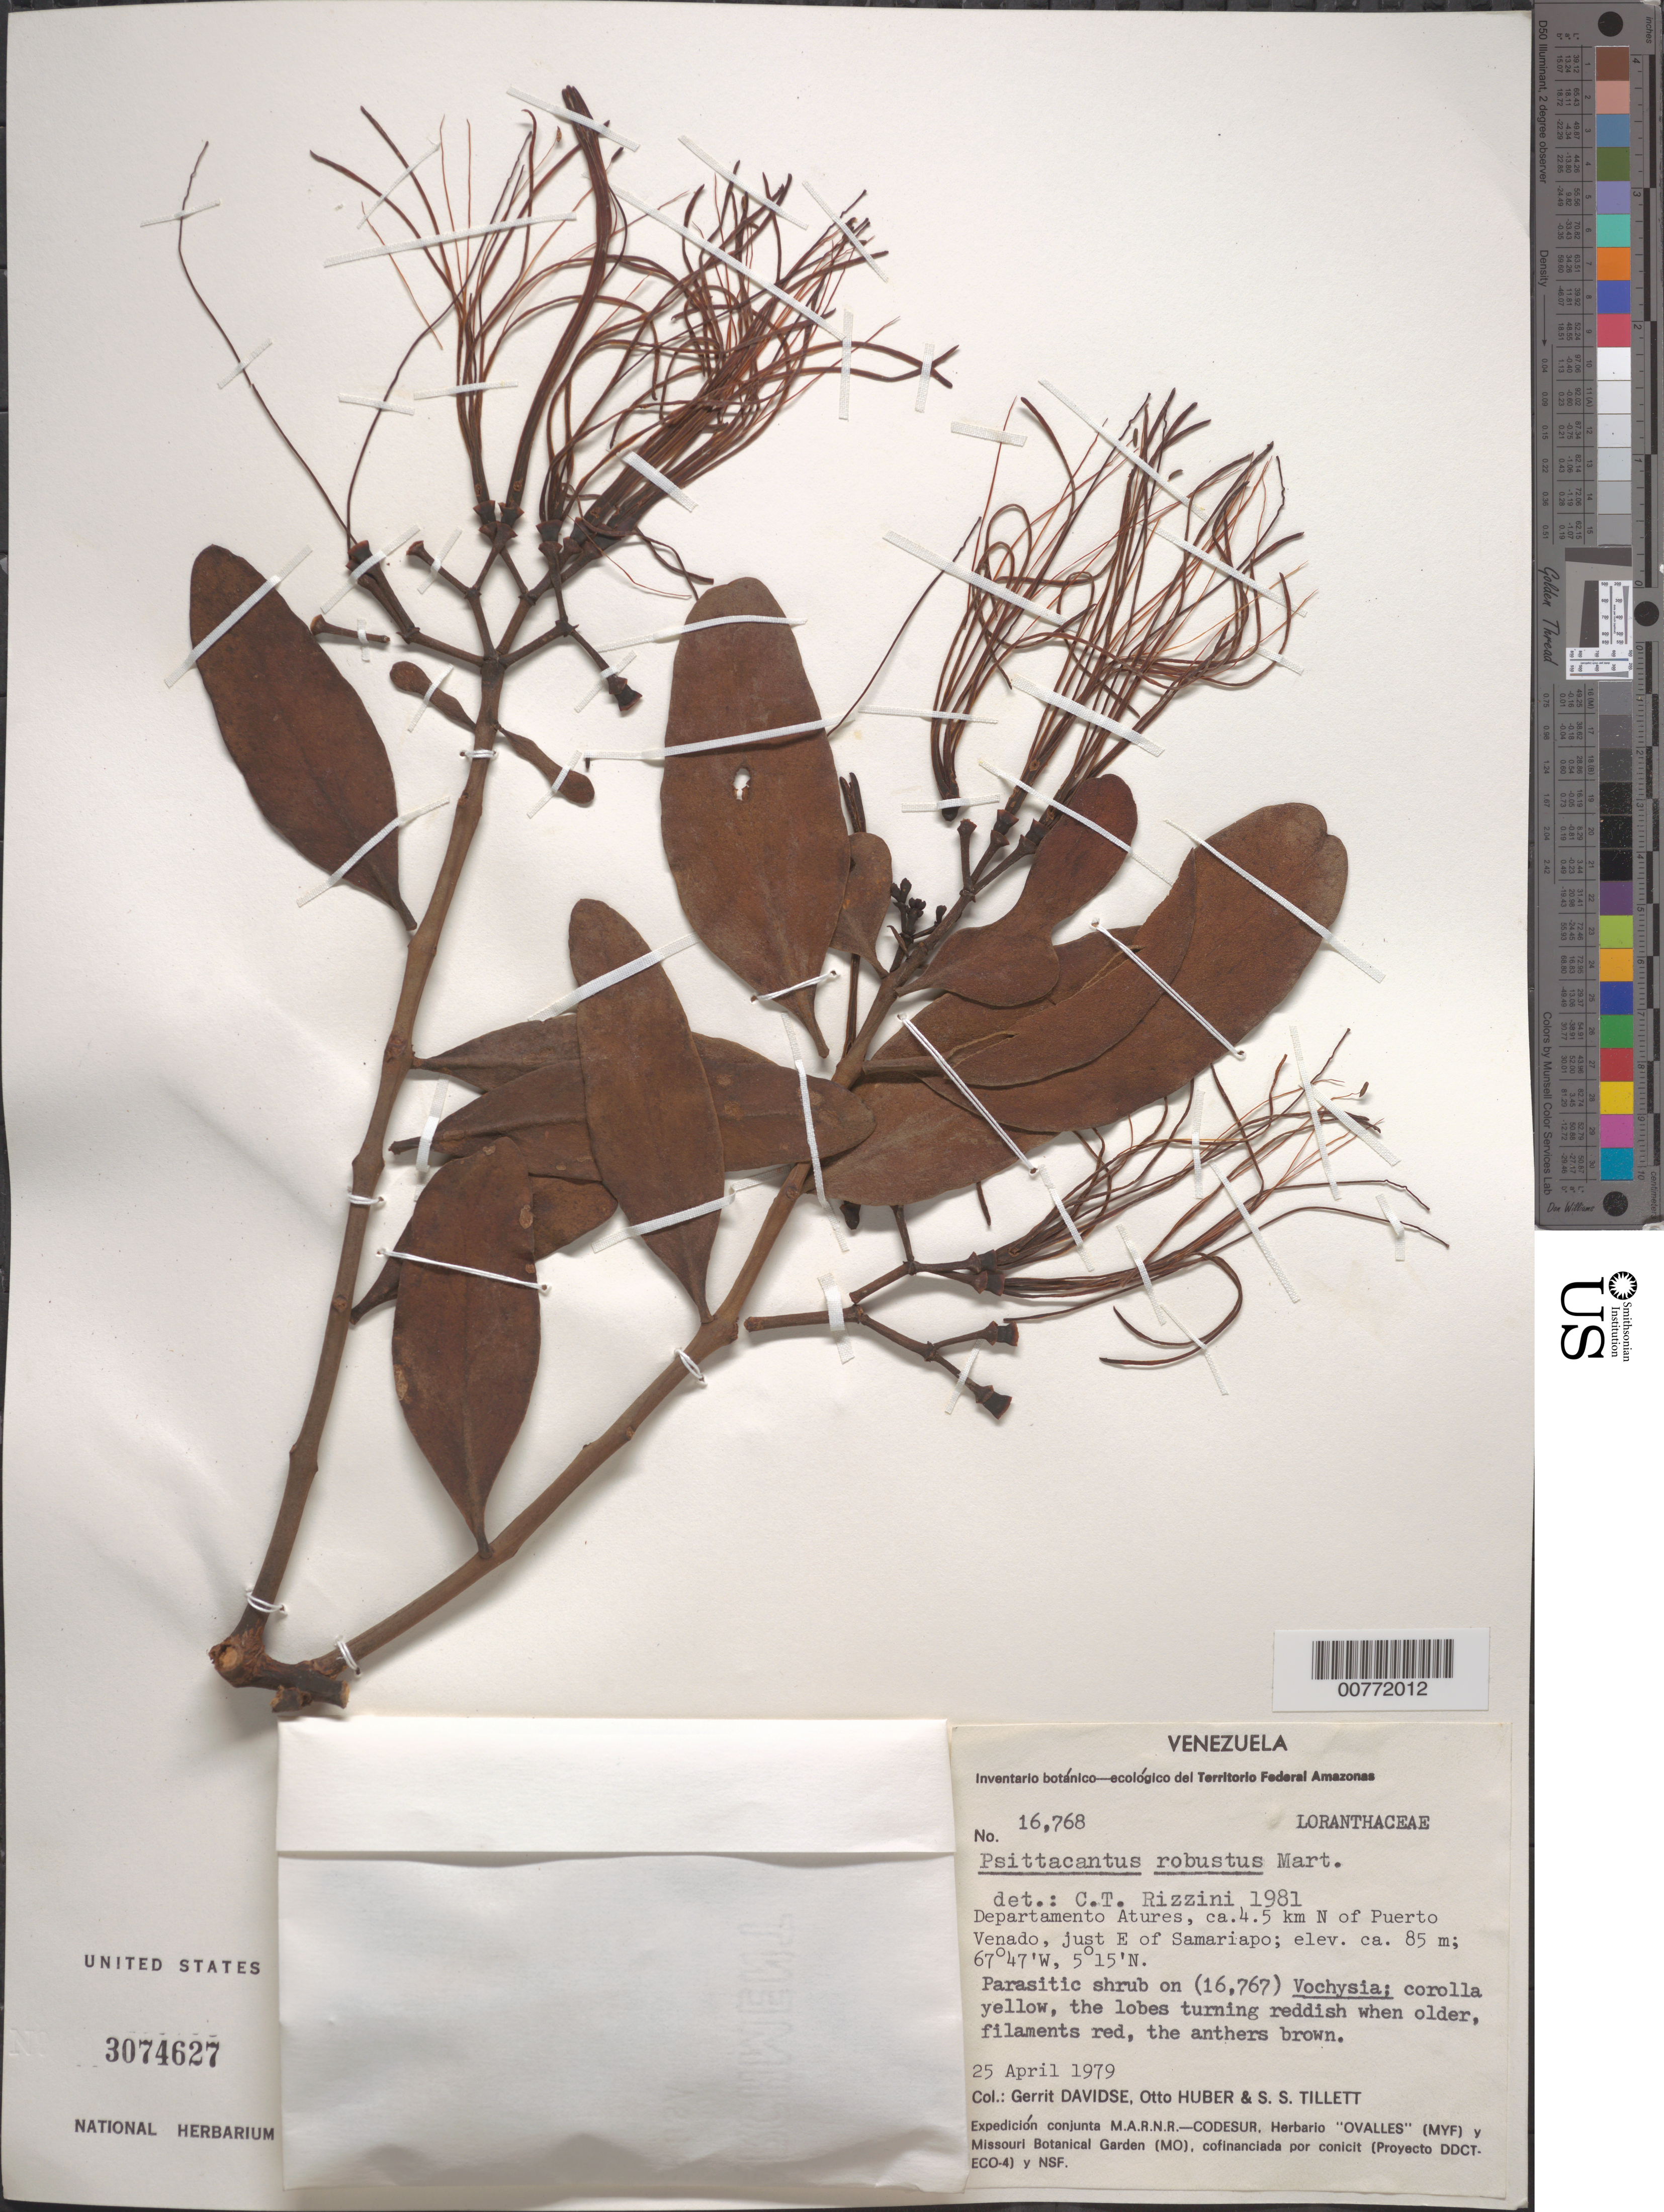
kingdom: Plantae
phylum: Tracheophyta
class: Magnoliopsida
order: Santalales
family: Loranthaceae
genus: Psittacanthus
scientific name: Psittacanthus robustus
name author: (Mart.) Mart.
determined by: Rizzini, Carlos T.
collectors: G. Davidse, O. Huber & S. S. Tillett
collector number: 16768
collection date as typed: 25-Apr-79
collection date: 1979-04-25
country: Venezuela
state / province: Amazonas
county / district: Atures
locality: Puerto Venado, 4.5 km N of, E of Samariapo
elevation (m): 85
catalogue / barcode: US 3074627